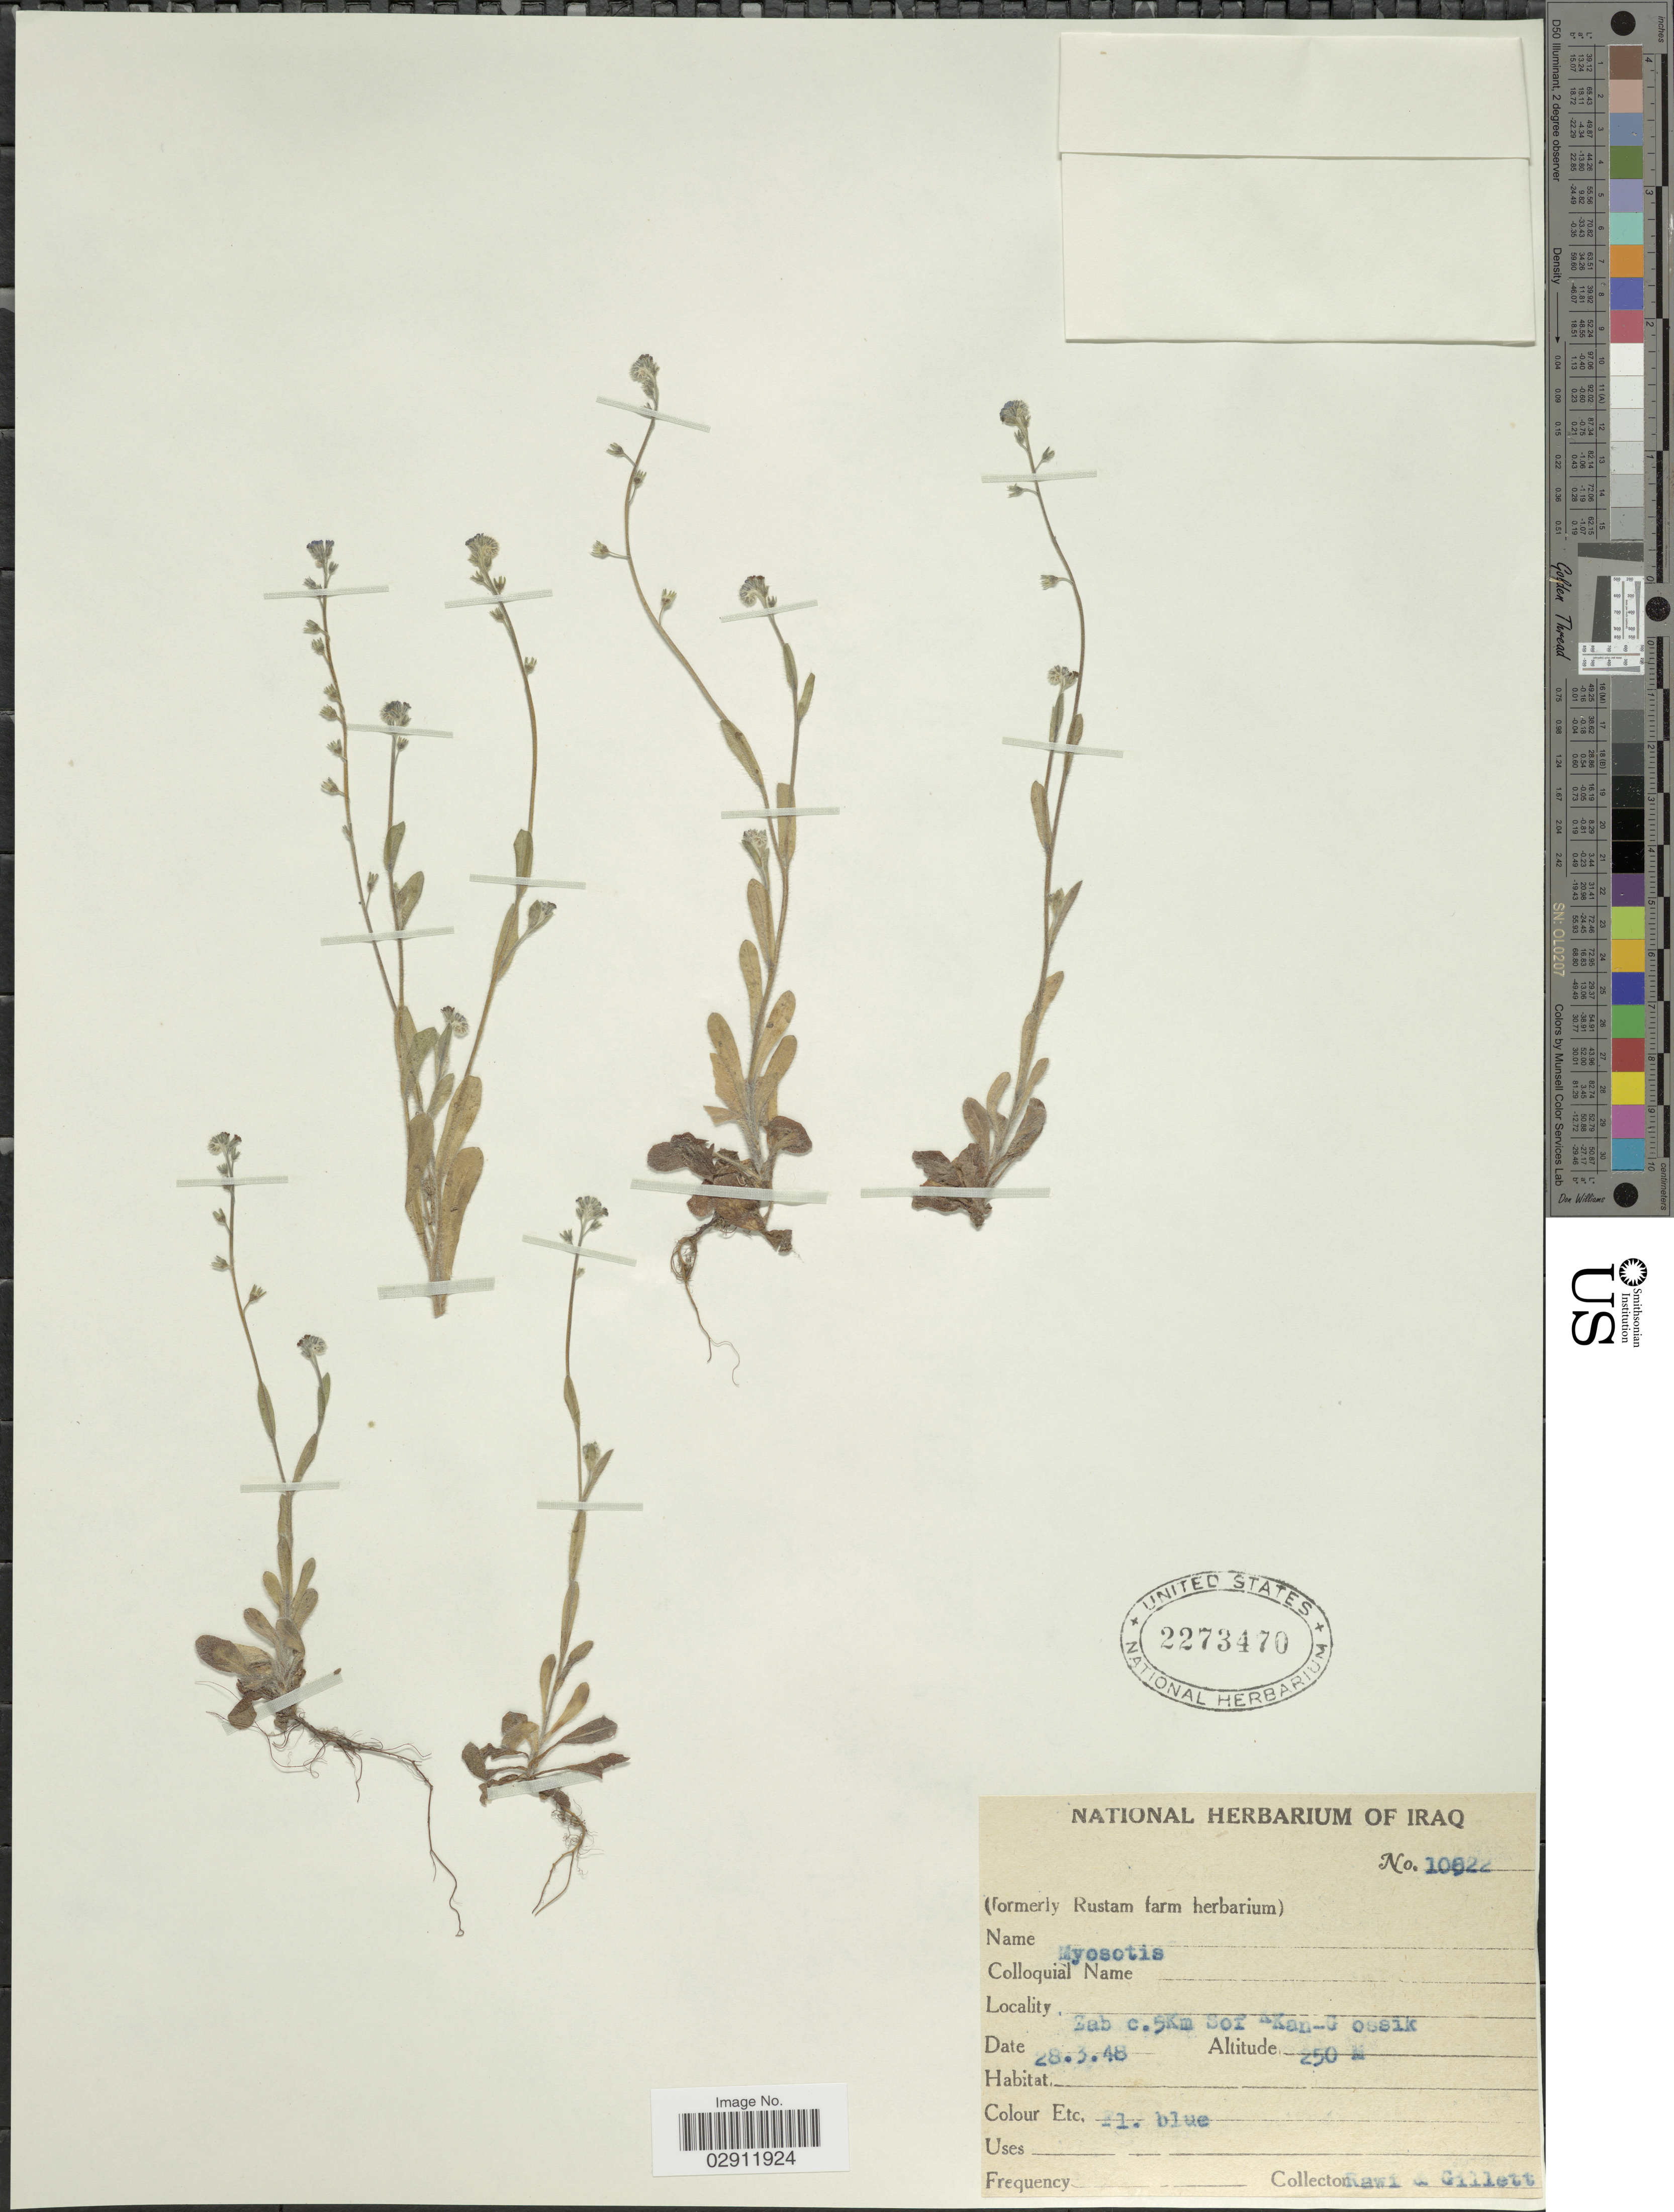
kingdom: Plantae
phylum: Tracheophyta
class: Magnoliopsida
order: Boraginales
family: Boraginaceae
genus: Myosotis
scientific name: Myosotis sp.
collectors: -. Rawi & Gillett, --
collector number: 10822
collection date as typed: Transcribed d/m/y: 28/3/48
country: Iraq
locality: Zab c. 5 Km S of Kan-Gossik.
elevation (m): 250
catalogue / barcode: US 2273470